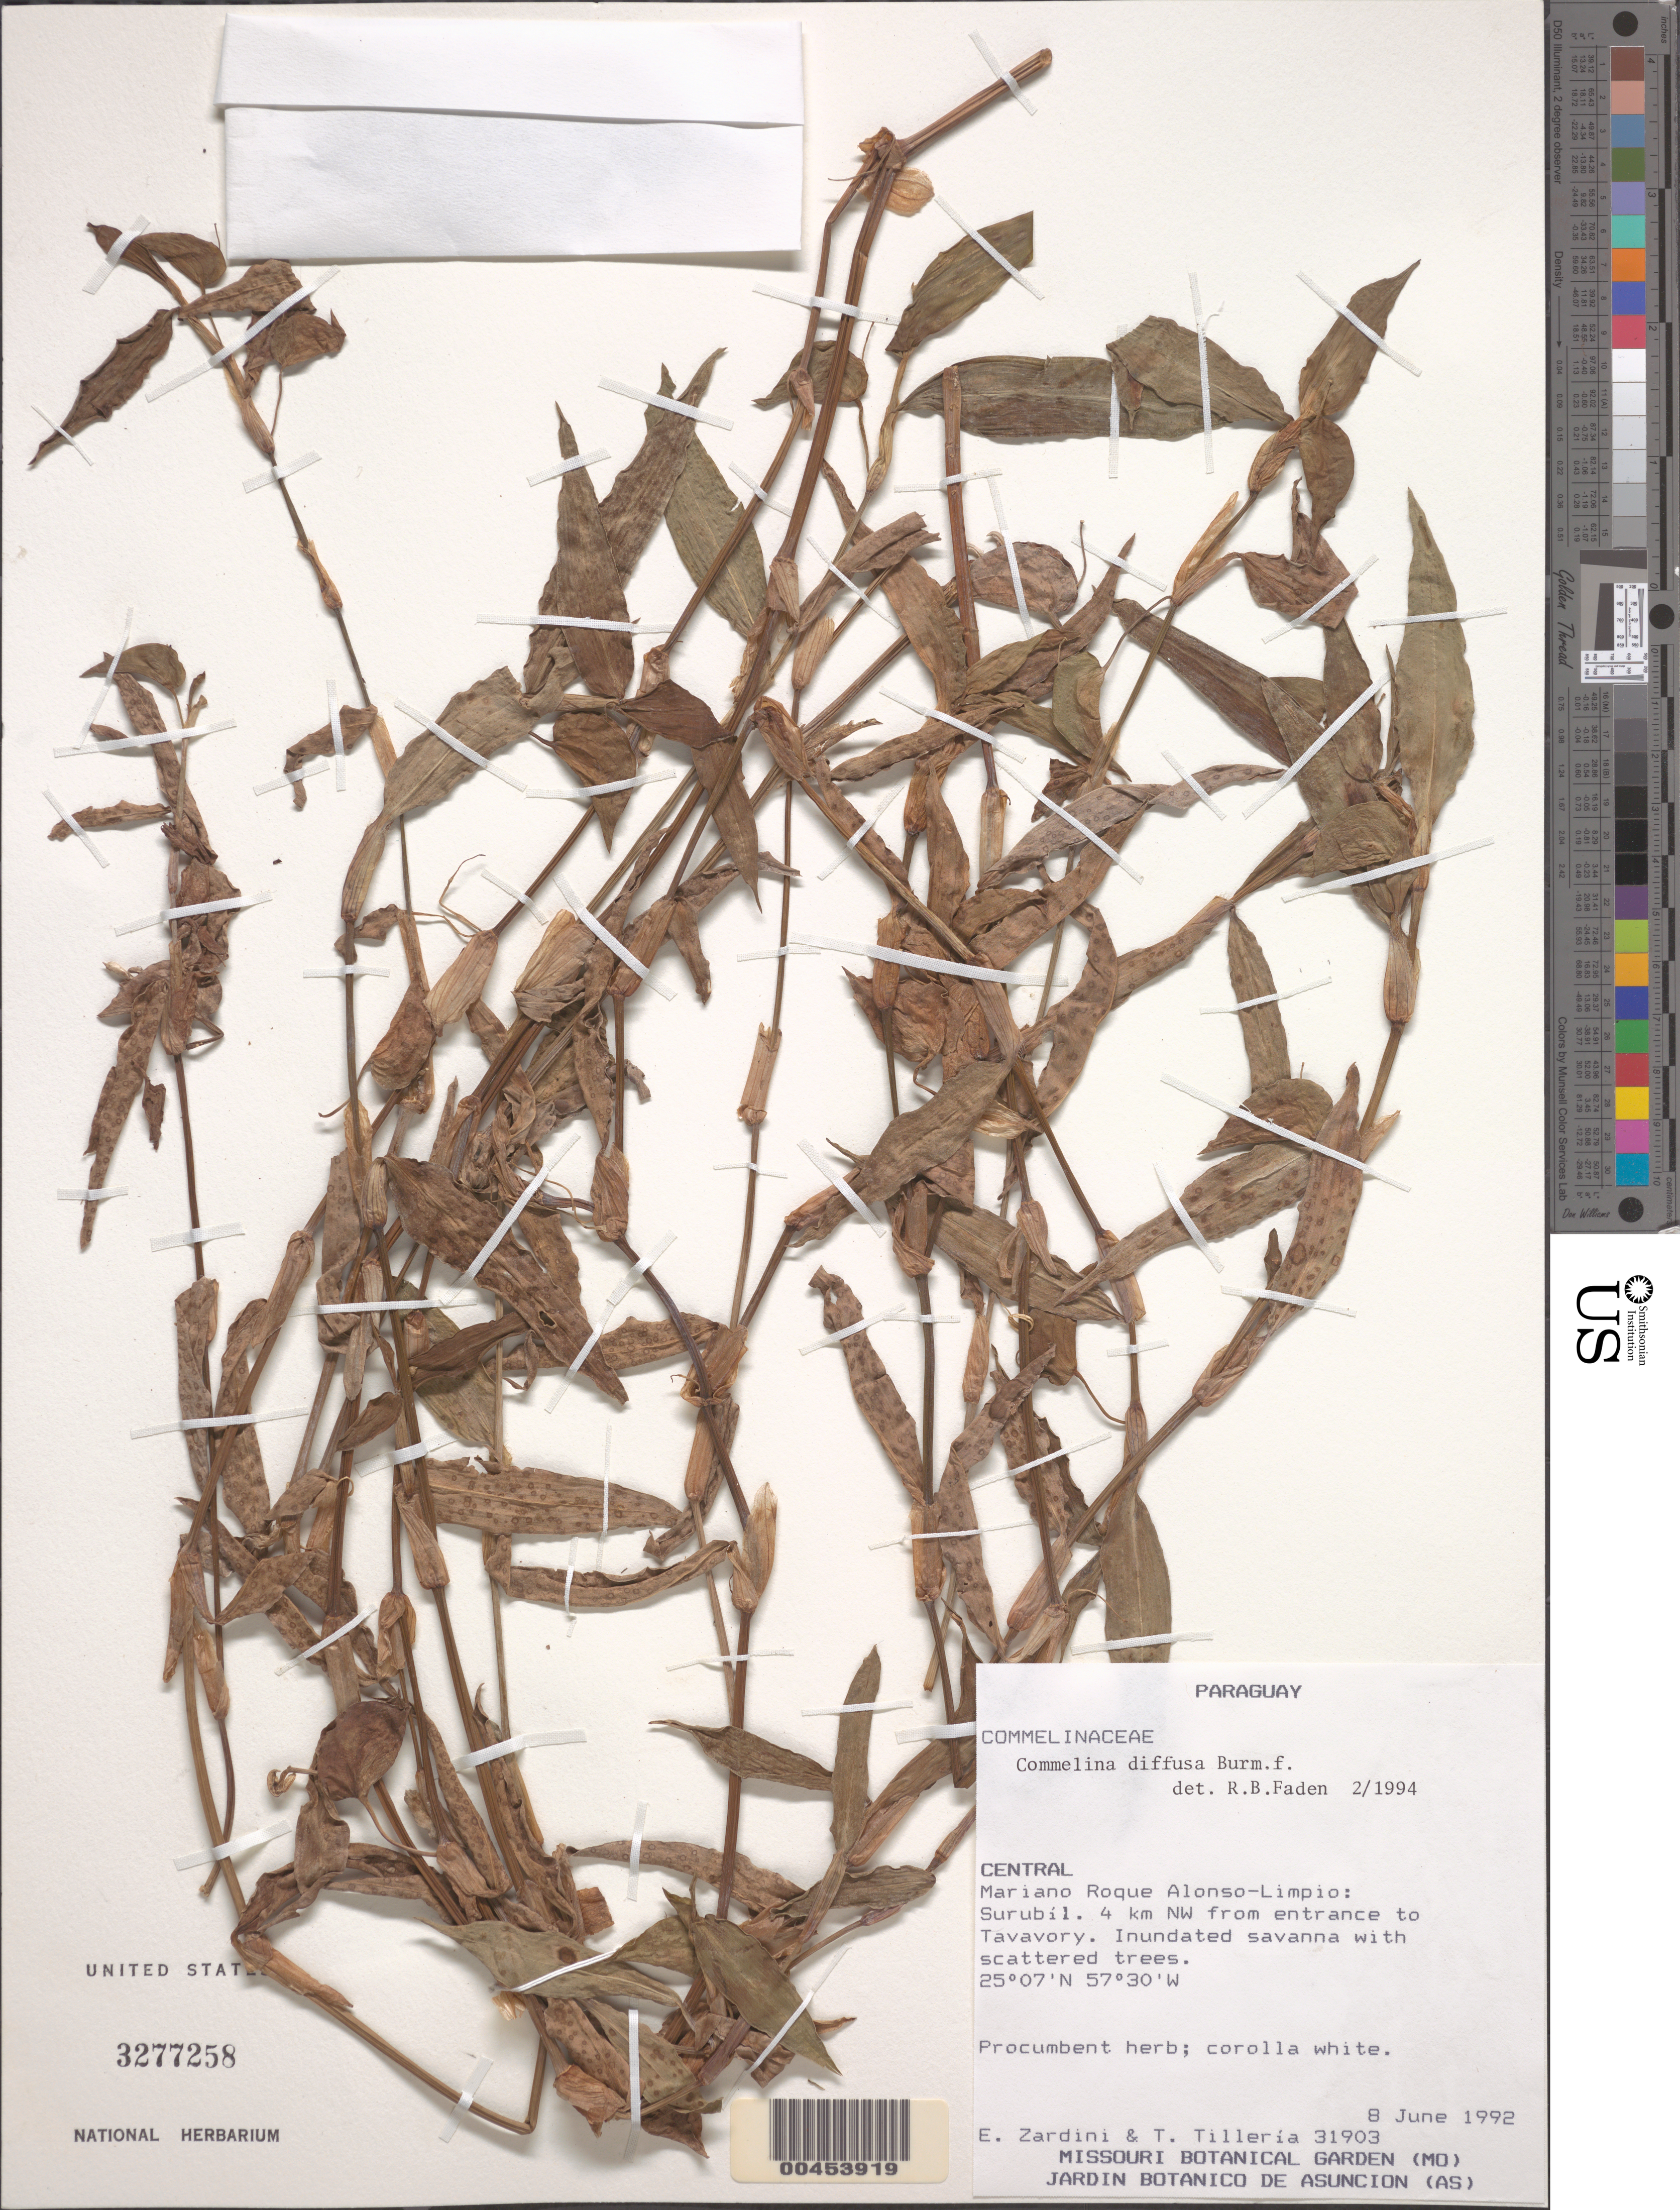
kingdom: Plantae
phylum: Tracheophyta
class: Liliopsida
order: Commelinales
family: Commelinaceae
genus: Commelina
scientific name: Commelina diffusa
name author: Burm. f.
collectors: E. M. Zardini & T. Tilleria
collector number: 31903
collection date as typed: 08 Jun 1992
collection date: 1992-06-08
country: Paraguay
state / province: Central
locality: Marinao roque alosnso-limpio, surubil, nw of entrance to tavavory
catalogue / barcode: US 3277258